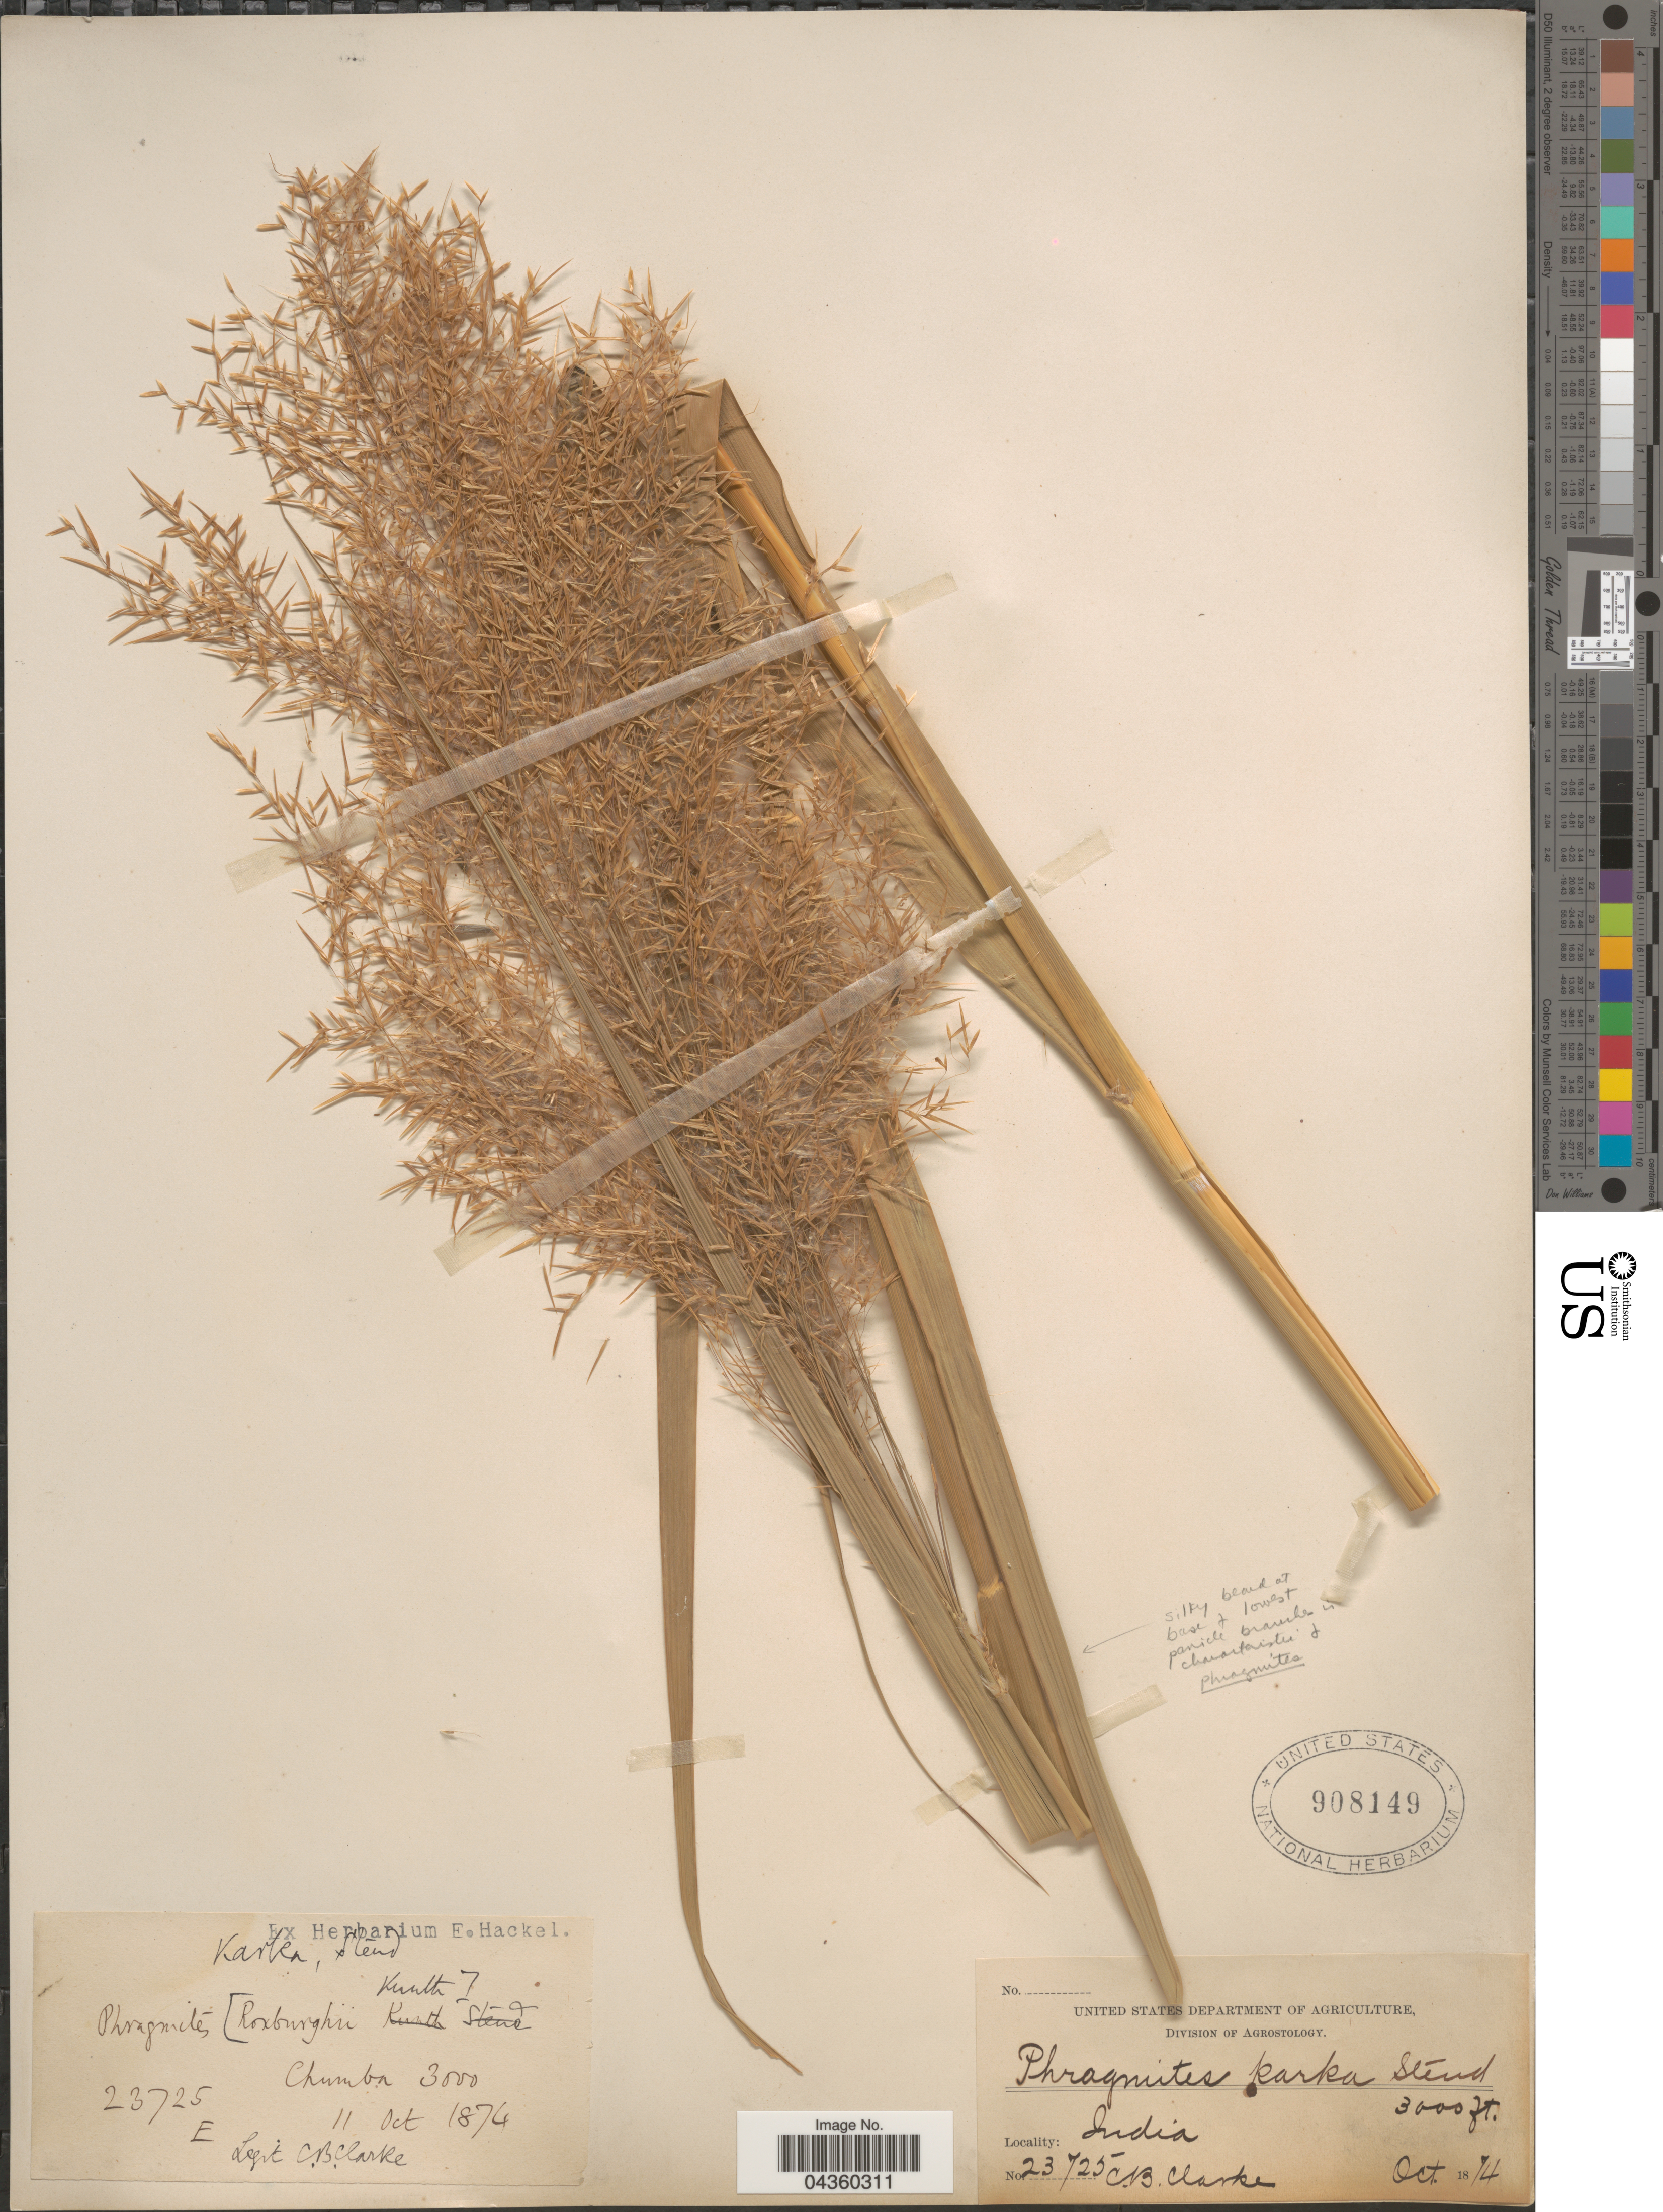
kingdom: Plantae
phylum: Tracheophyta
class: Liliopsida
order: Poales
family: Poaceae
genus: Phragmites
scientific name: Phragmites karka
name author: (Retz.) Trin. ex Steud.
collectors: C. B. Clarke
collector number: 23725E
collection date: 1874-10-11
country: India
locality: Chumba.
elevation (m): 914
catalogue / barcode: US 908149